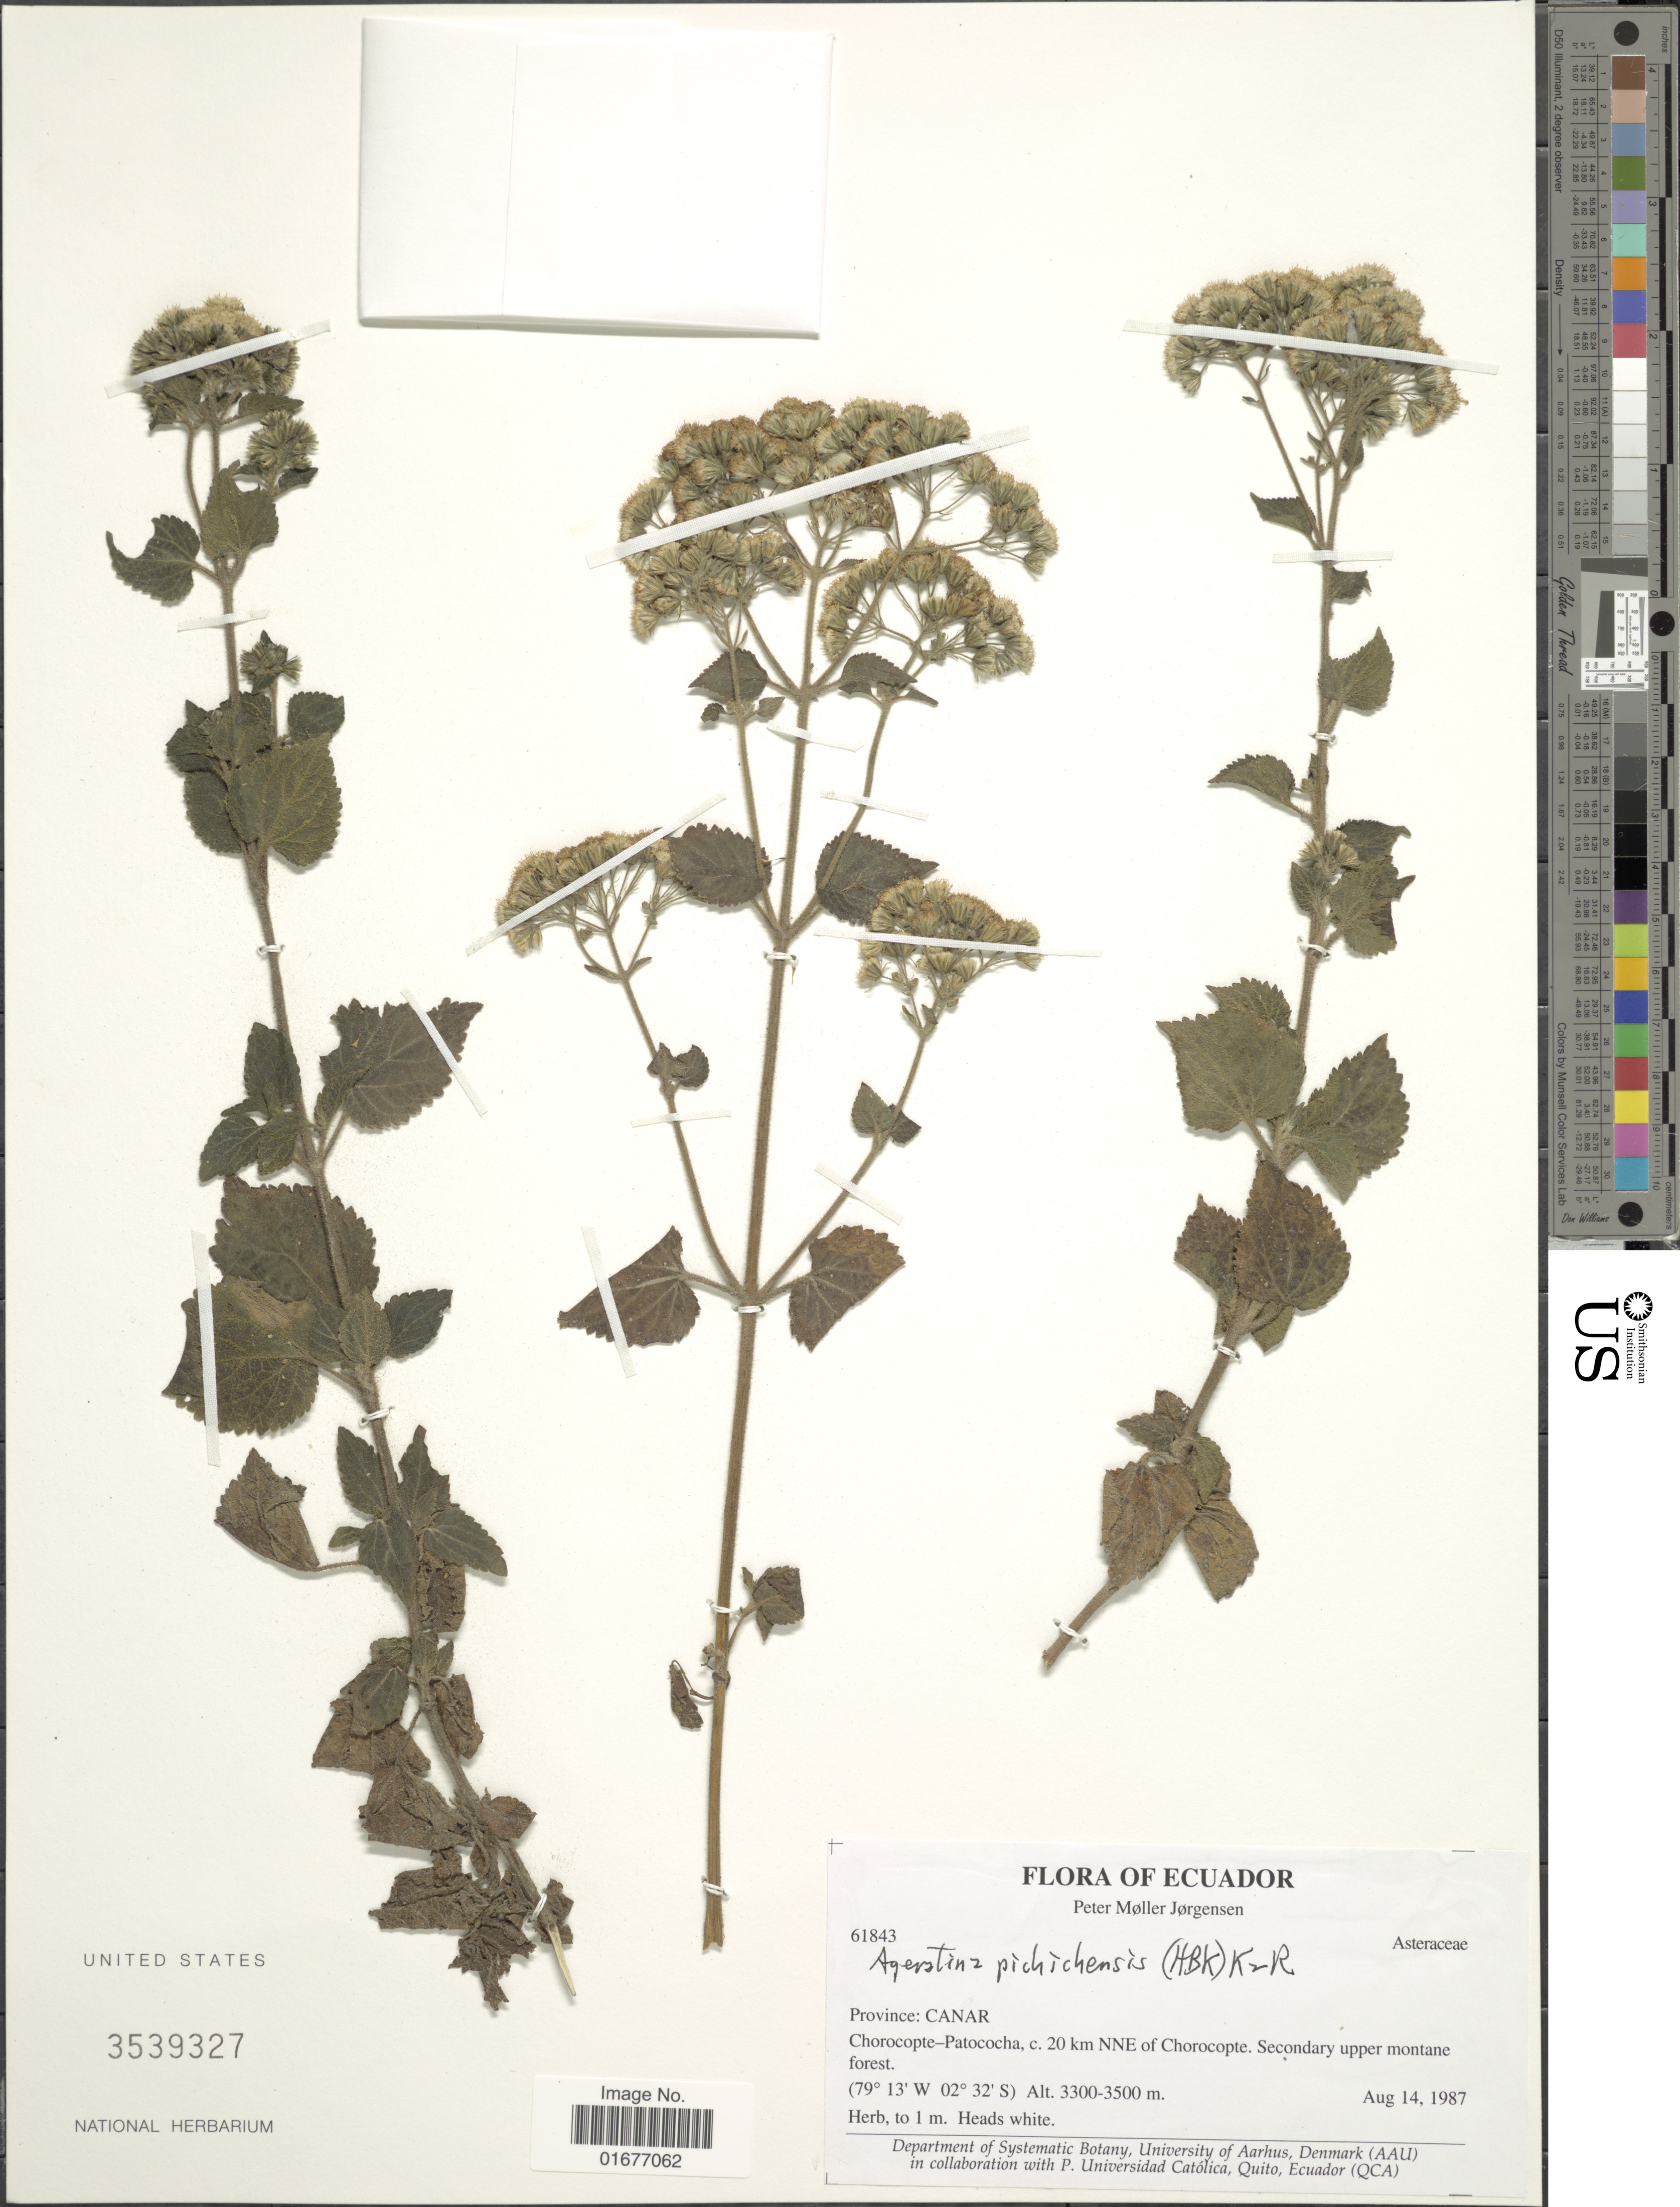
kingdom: Plantae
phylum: Tracheophyta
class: Magnoliopsida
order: Asterales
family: Asteraceae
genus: Ageratina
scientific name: Ageratina pichinchensis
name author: (Kunth) R.M. King & H. Rob.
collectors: P. Jörgensen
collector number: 61843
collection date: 1987-08-14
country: Ecuador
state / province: Cañar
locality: Chorocopte-Patococha, c. 20 km NNE of Chorocopte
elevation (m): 3300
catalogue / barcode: US 3539327